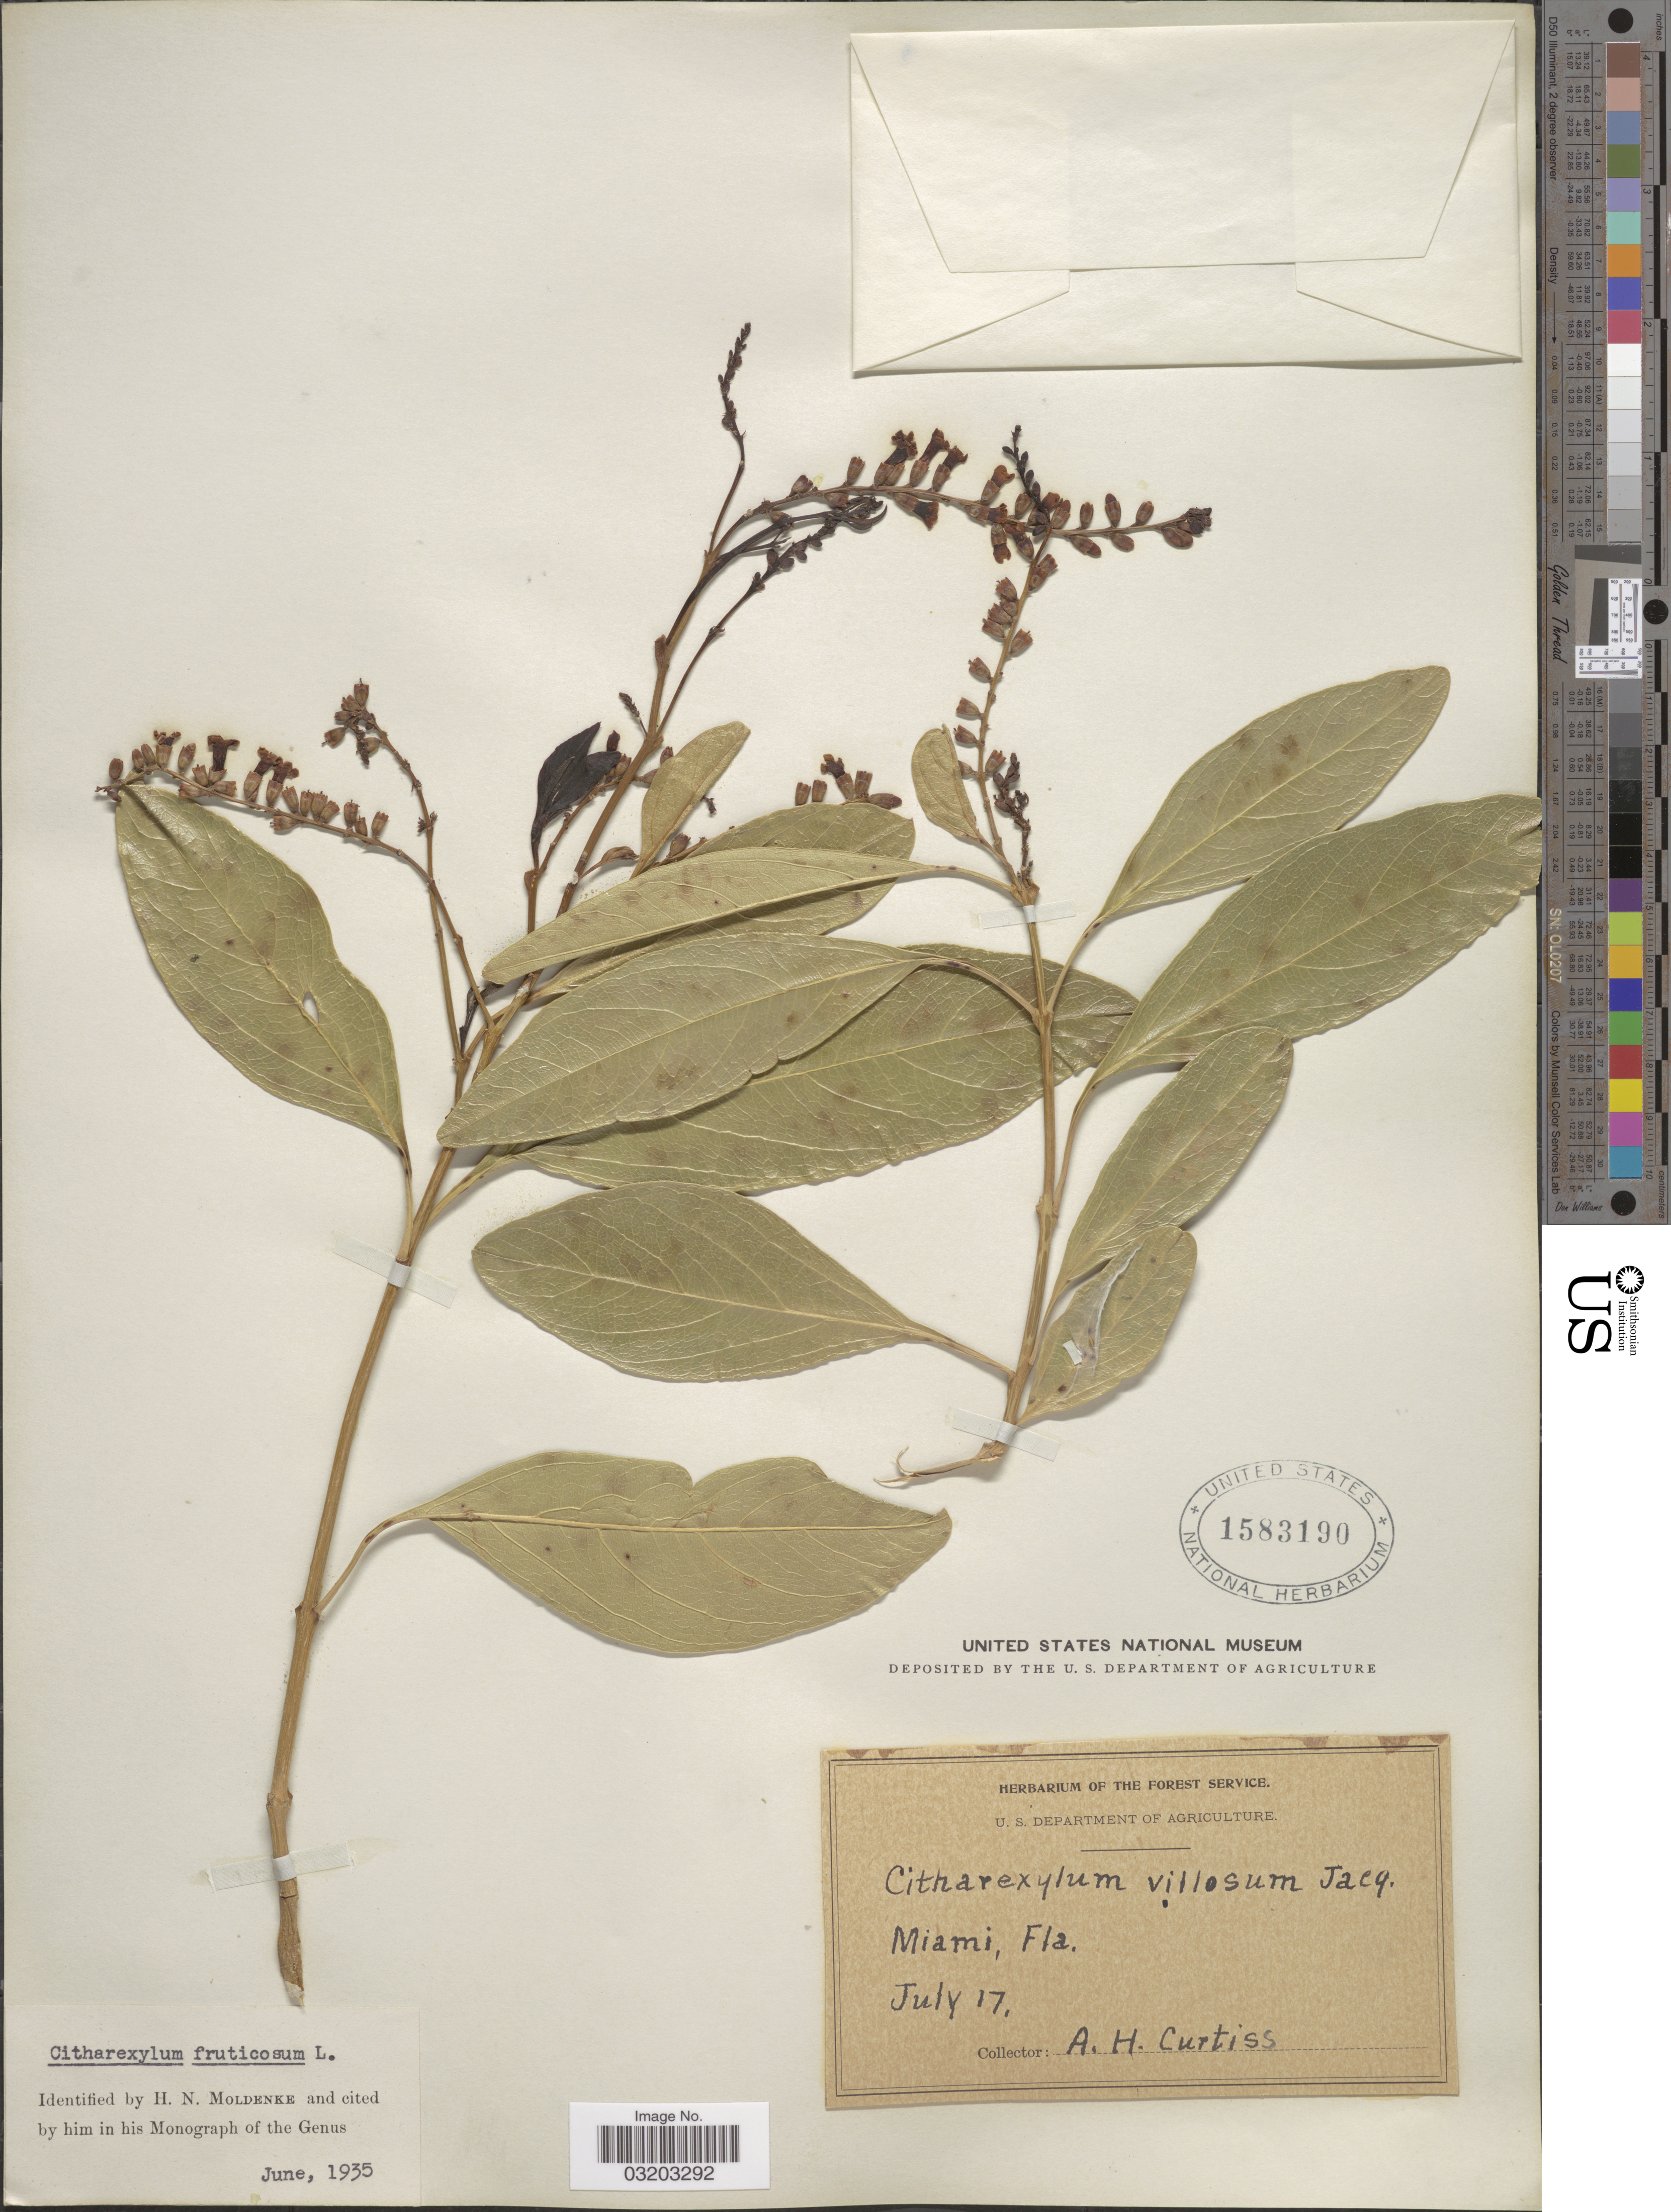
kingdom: Plantae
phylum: Tracheophyta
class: Magnoliopsida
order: Lamiales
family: Verbenaceae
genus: Citharexylum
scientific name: Citharexylum fruticosum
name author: L.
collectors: A. H. Curtiss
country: United States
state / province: Florida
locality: Miami.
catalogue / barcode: US 1583190